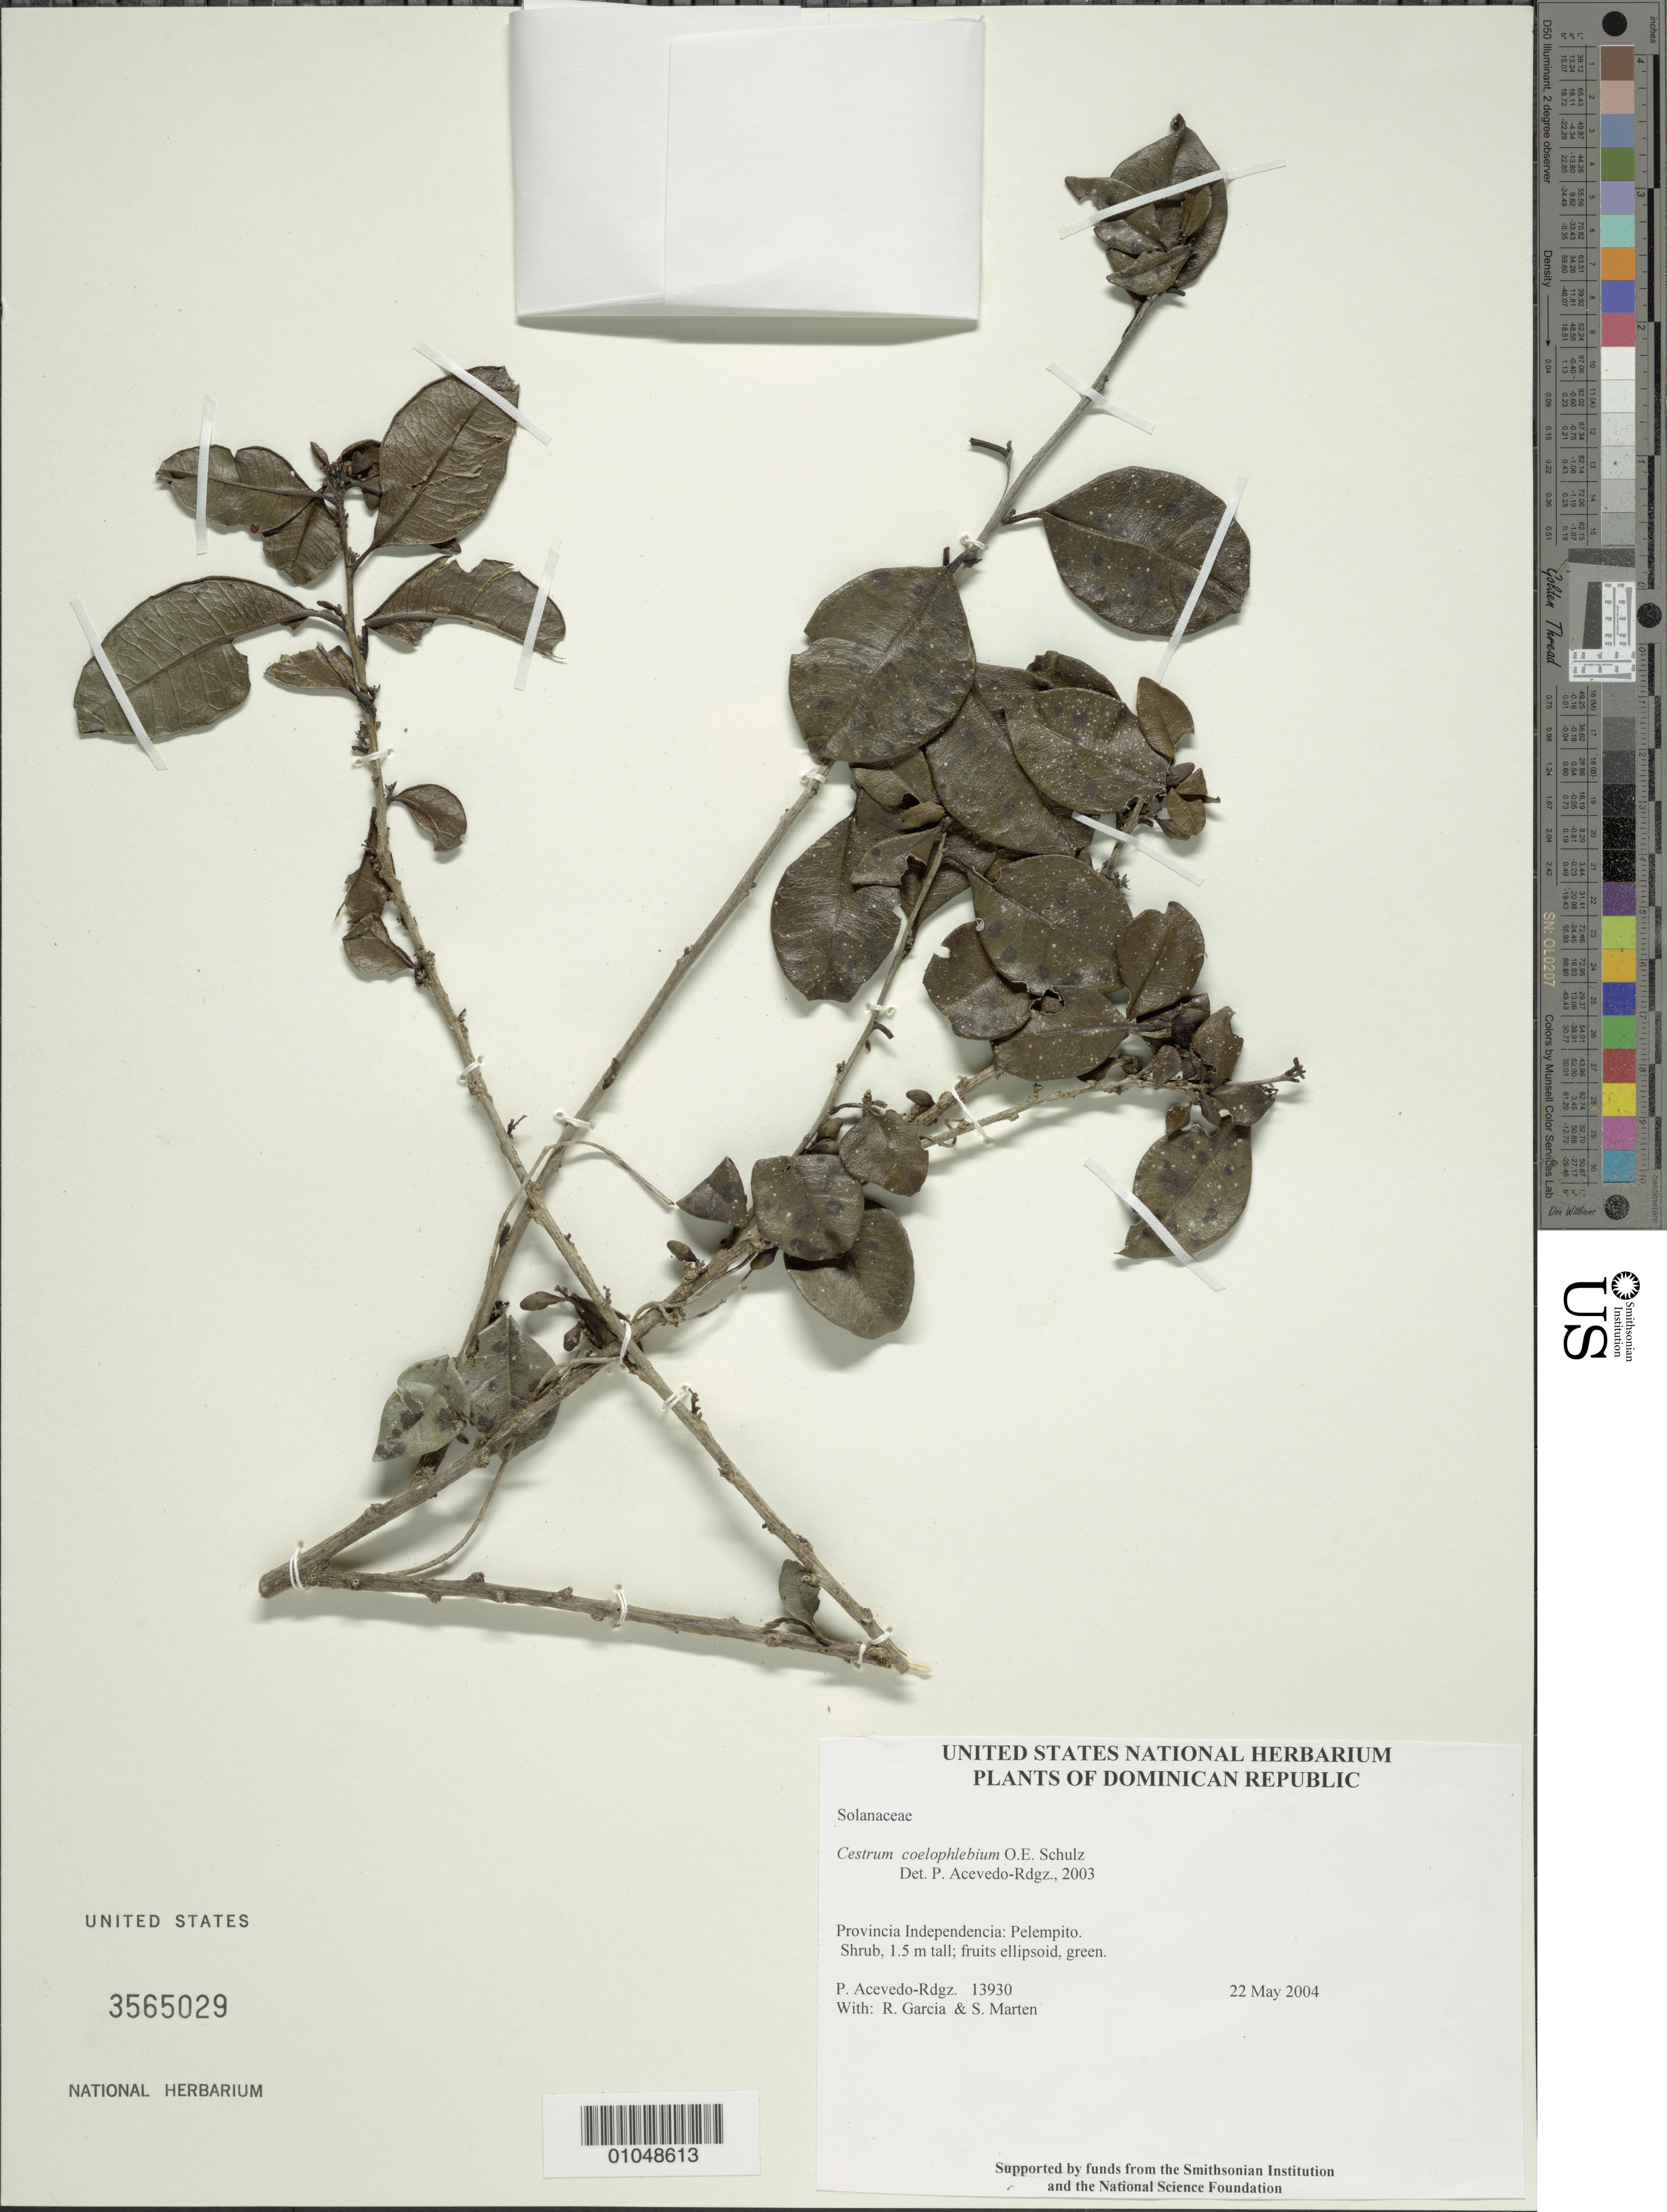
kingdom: Plantae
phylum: Tracheophyta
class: Magnoliopsida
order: Solanales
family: Solanaceae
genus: Cestrum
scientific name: Cestrum coelophlebium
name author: O.E. Schulz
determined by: Acevedo-Rodríguez, P., (BOT), Smithsonian Institution - National Museum of Natural History (UNITED STATES)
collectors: P. Acevedo-Rodr., R. G. García & S. Marten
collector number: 13930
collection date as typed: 22 May 2004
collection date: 2004-05-22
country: Dominican Republic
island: Hispaniola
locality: Provincia Independencia: Pelempito.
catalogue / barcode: US 3565029